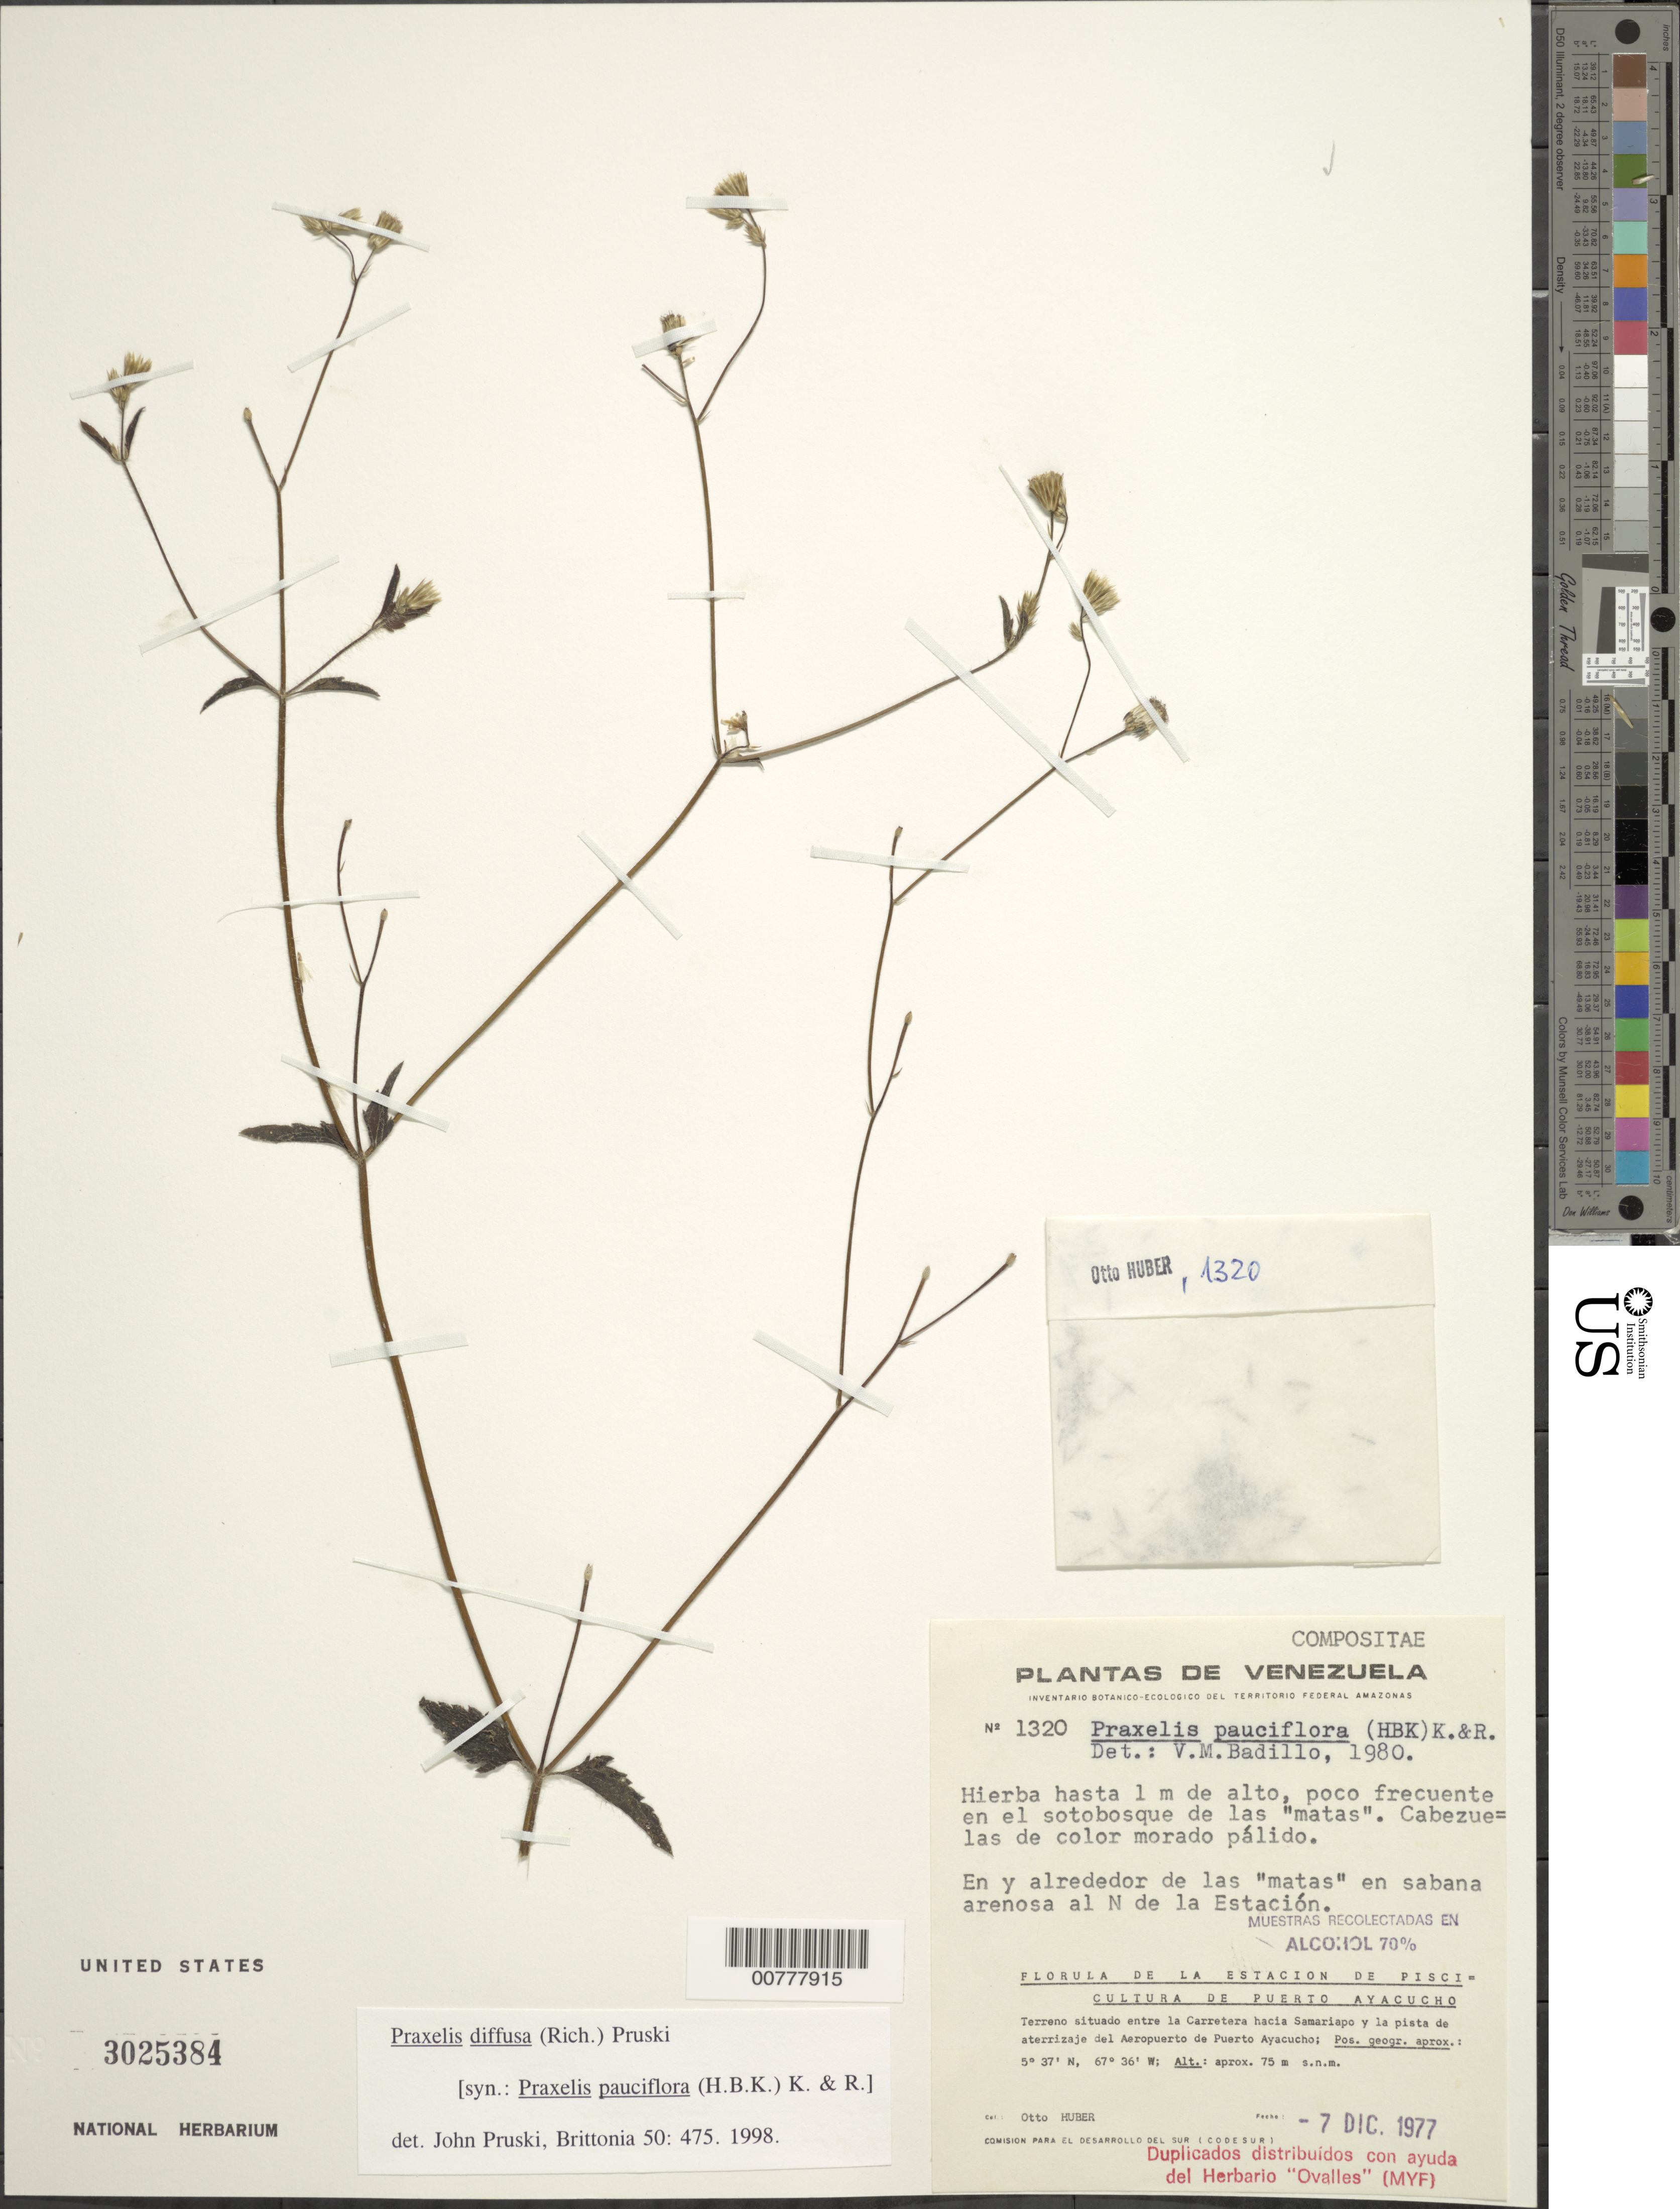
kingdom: Plantae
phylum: Tracheophyta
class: Magnoliopsida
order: Asterales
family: Asteraceae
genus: Praxelis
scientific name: Praxelis diffusa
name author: (Rich.) Pruski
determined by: Pruski, J. F.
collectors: O. Huber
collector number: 1320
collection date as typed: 7-Dec-77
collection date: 1977-12-07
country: Venezuela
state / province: Amazonas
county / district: Atures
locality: Puerto Ayacucho, carretera hacia Samariapo y la pista de aterrizaje del Aeropuerto de Puerto Ayacucho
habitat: Alrededor de la "matas" en sabana arenosa al N de la Estacion.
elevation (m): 75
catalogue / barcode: US 3025384